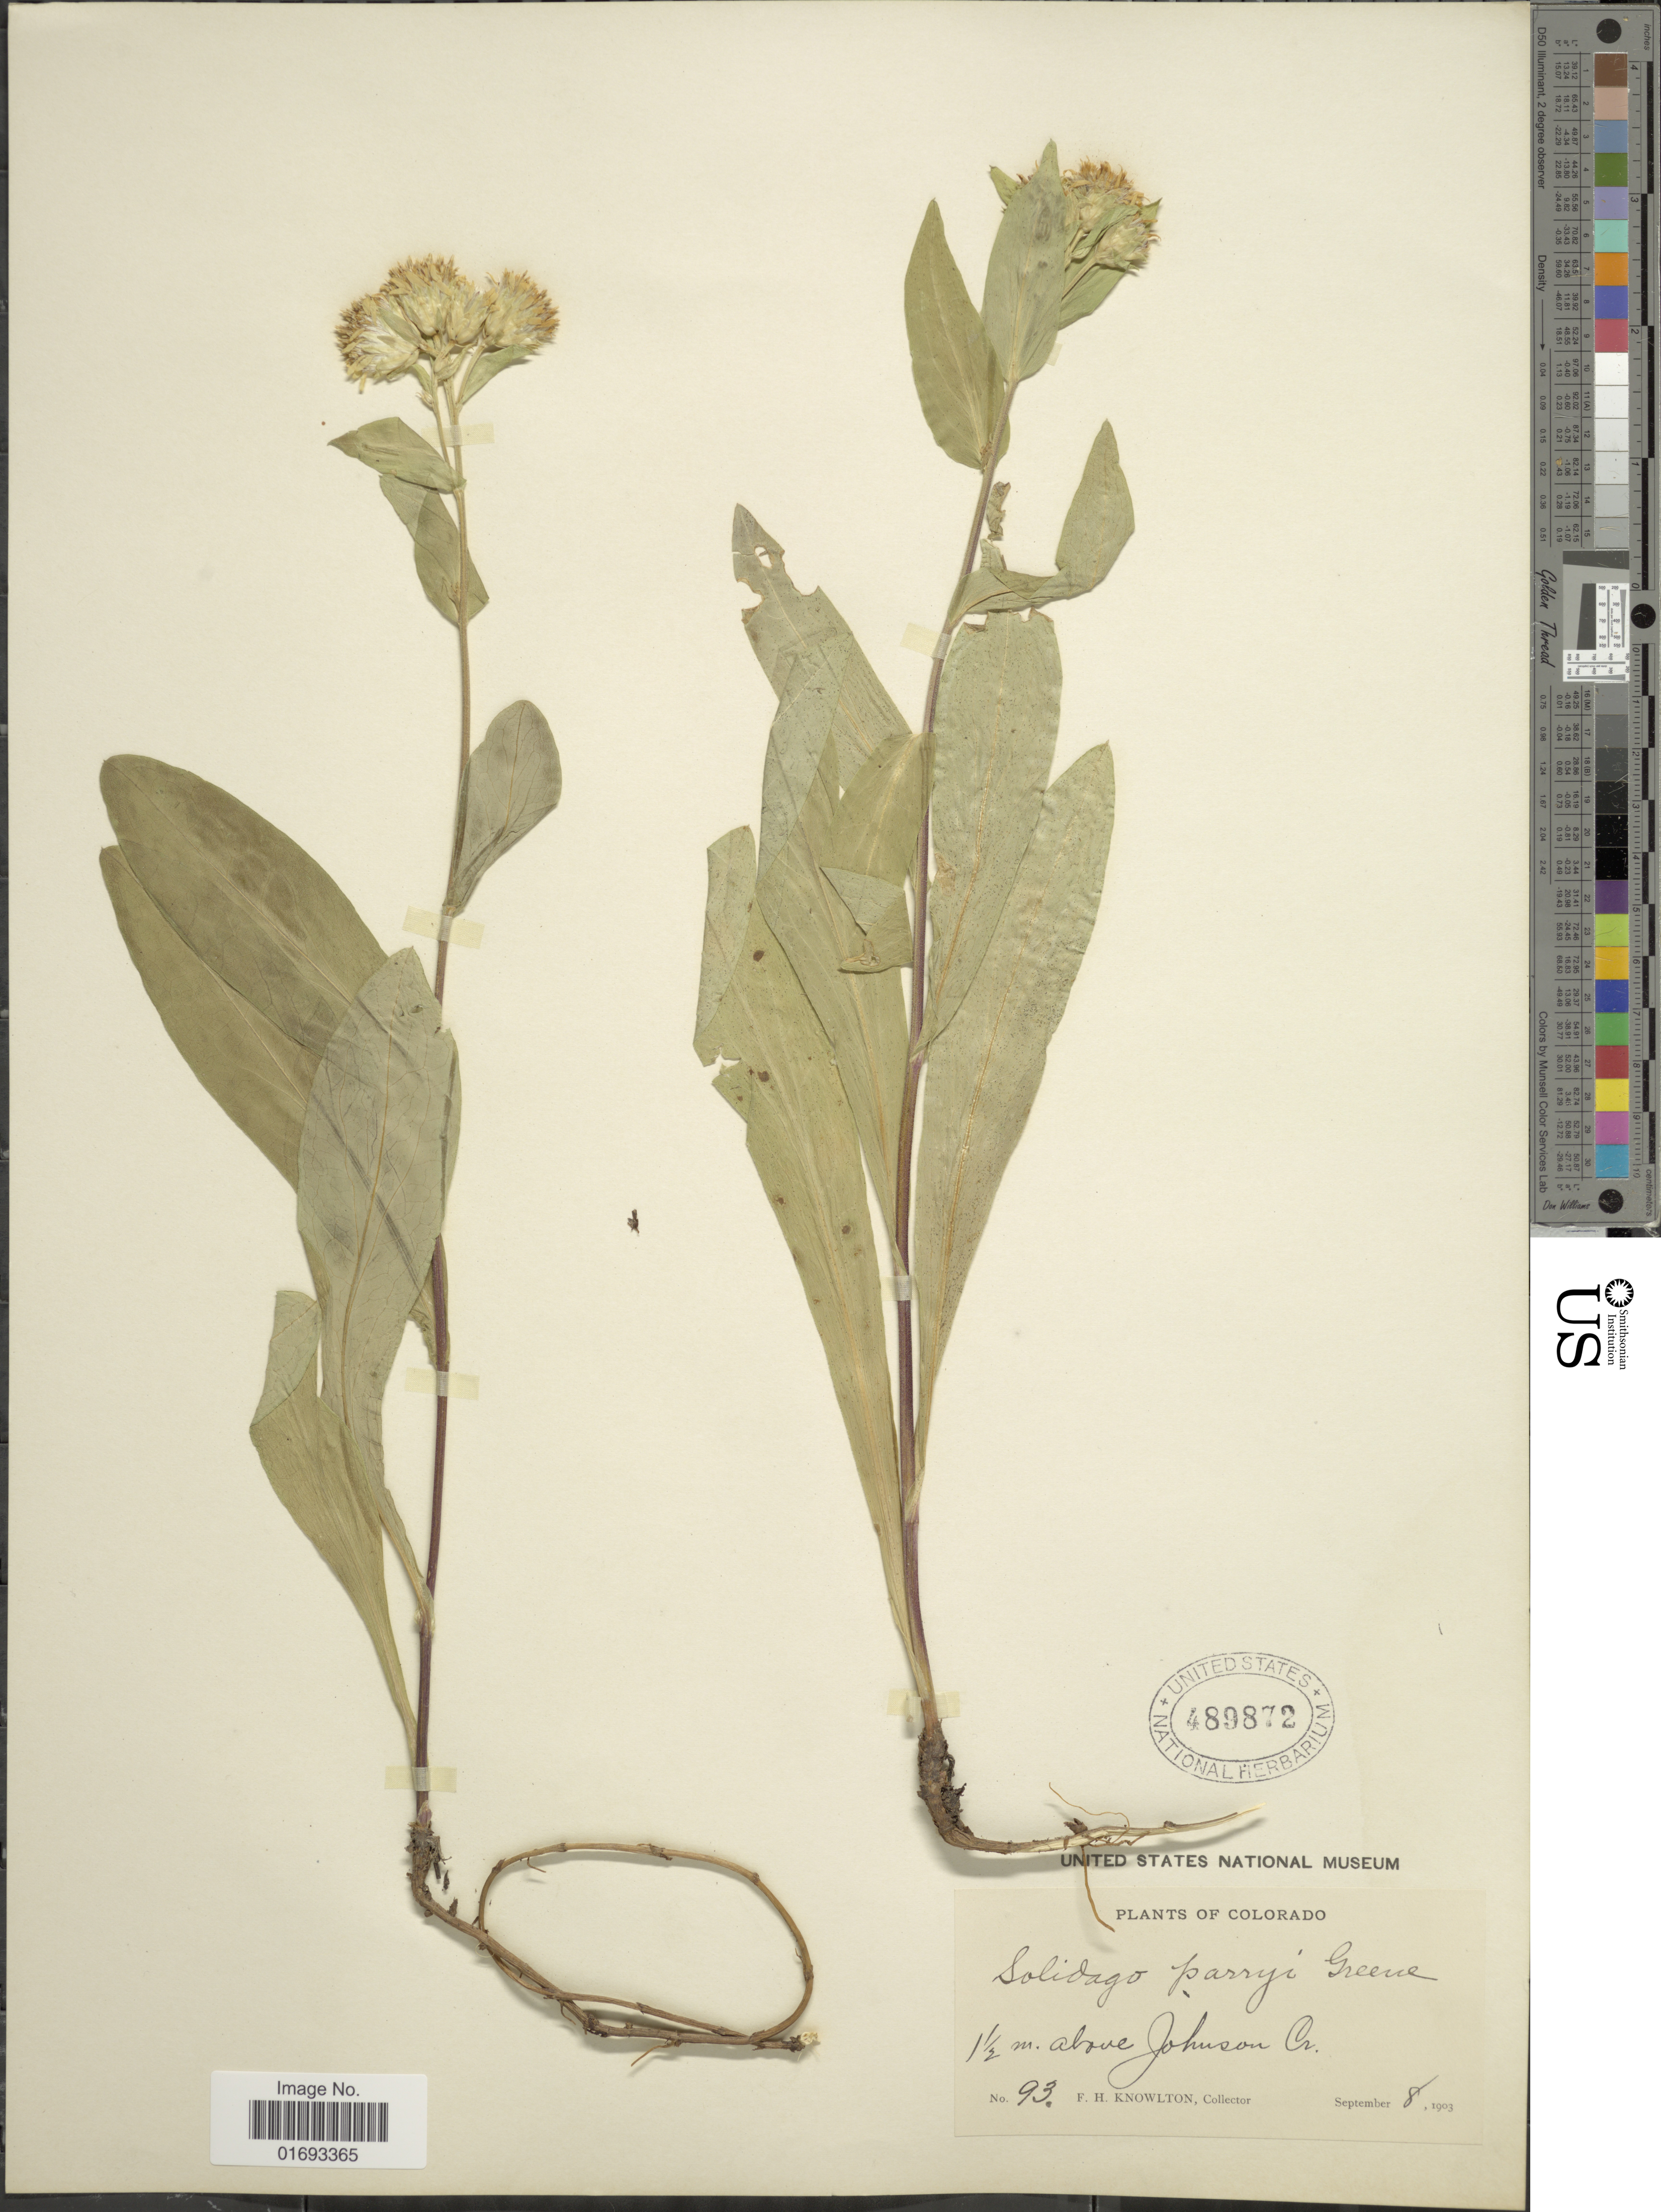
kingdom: Plantae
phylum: Tracheophyta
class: Magnoliopsida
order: Asterales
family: Asteraceae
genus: Oreochrysum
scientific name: Oreochrysum parryi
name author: (A. Gray) Rydb.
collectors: F. H. Knowlton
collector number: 93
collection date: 1903-09-08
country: United States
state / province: Colorado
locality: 1½ above Johnson Co.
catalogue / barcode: US 489872